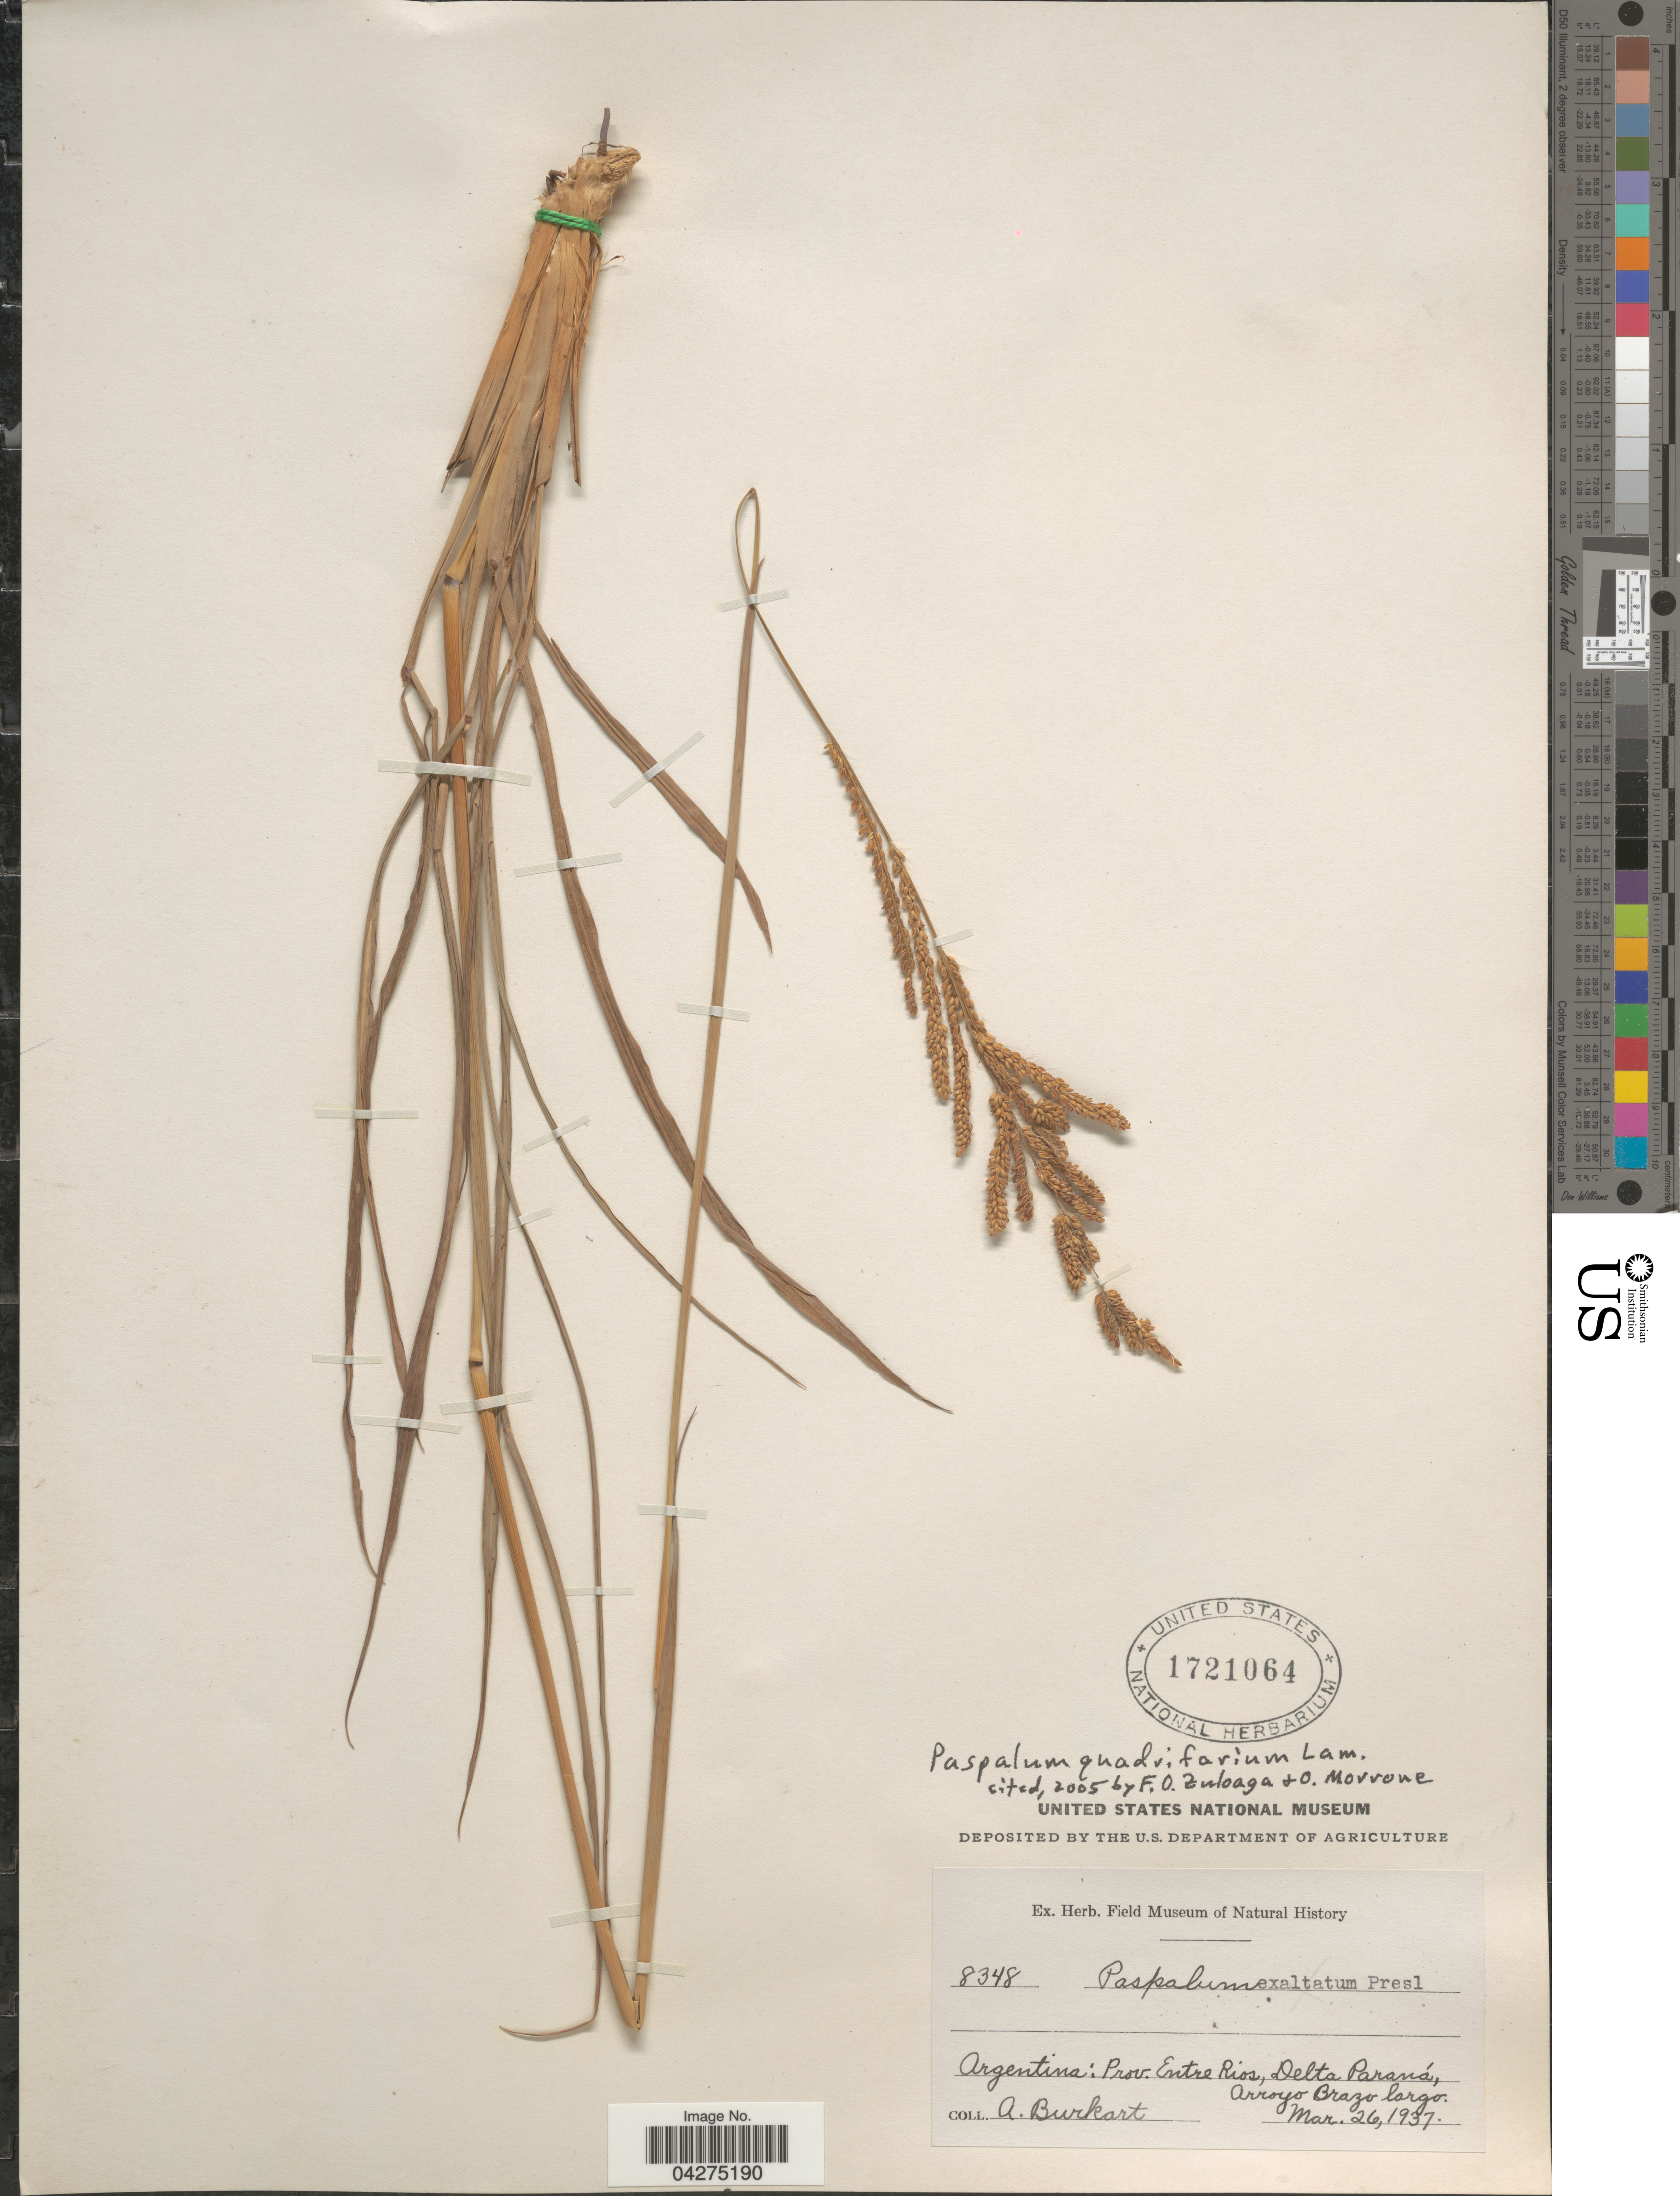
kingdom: Plantae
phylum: Tracheophyta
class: Liliopsida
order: Poales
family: Poaceae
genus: Paspalum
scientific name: Paspalum quadrifarium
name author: Lam.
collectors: A. E. Burkart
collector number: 8348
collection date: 1937-03-26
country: Argentina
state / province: Entre Rios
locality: Delta Paraná, Arroyo Brazo largo.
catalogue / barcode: US 1721064